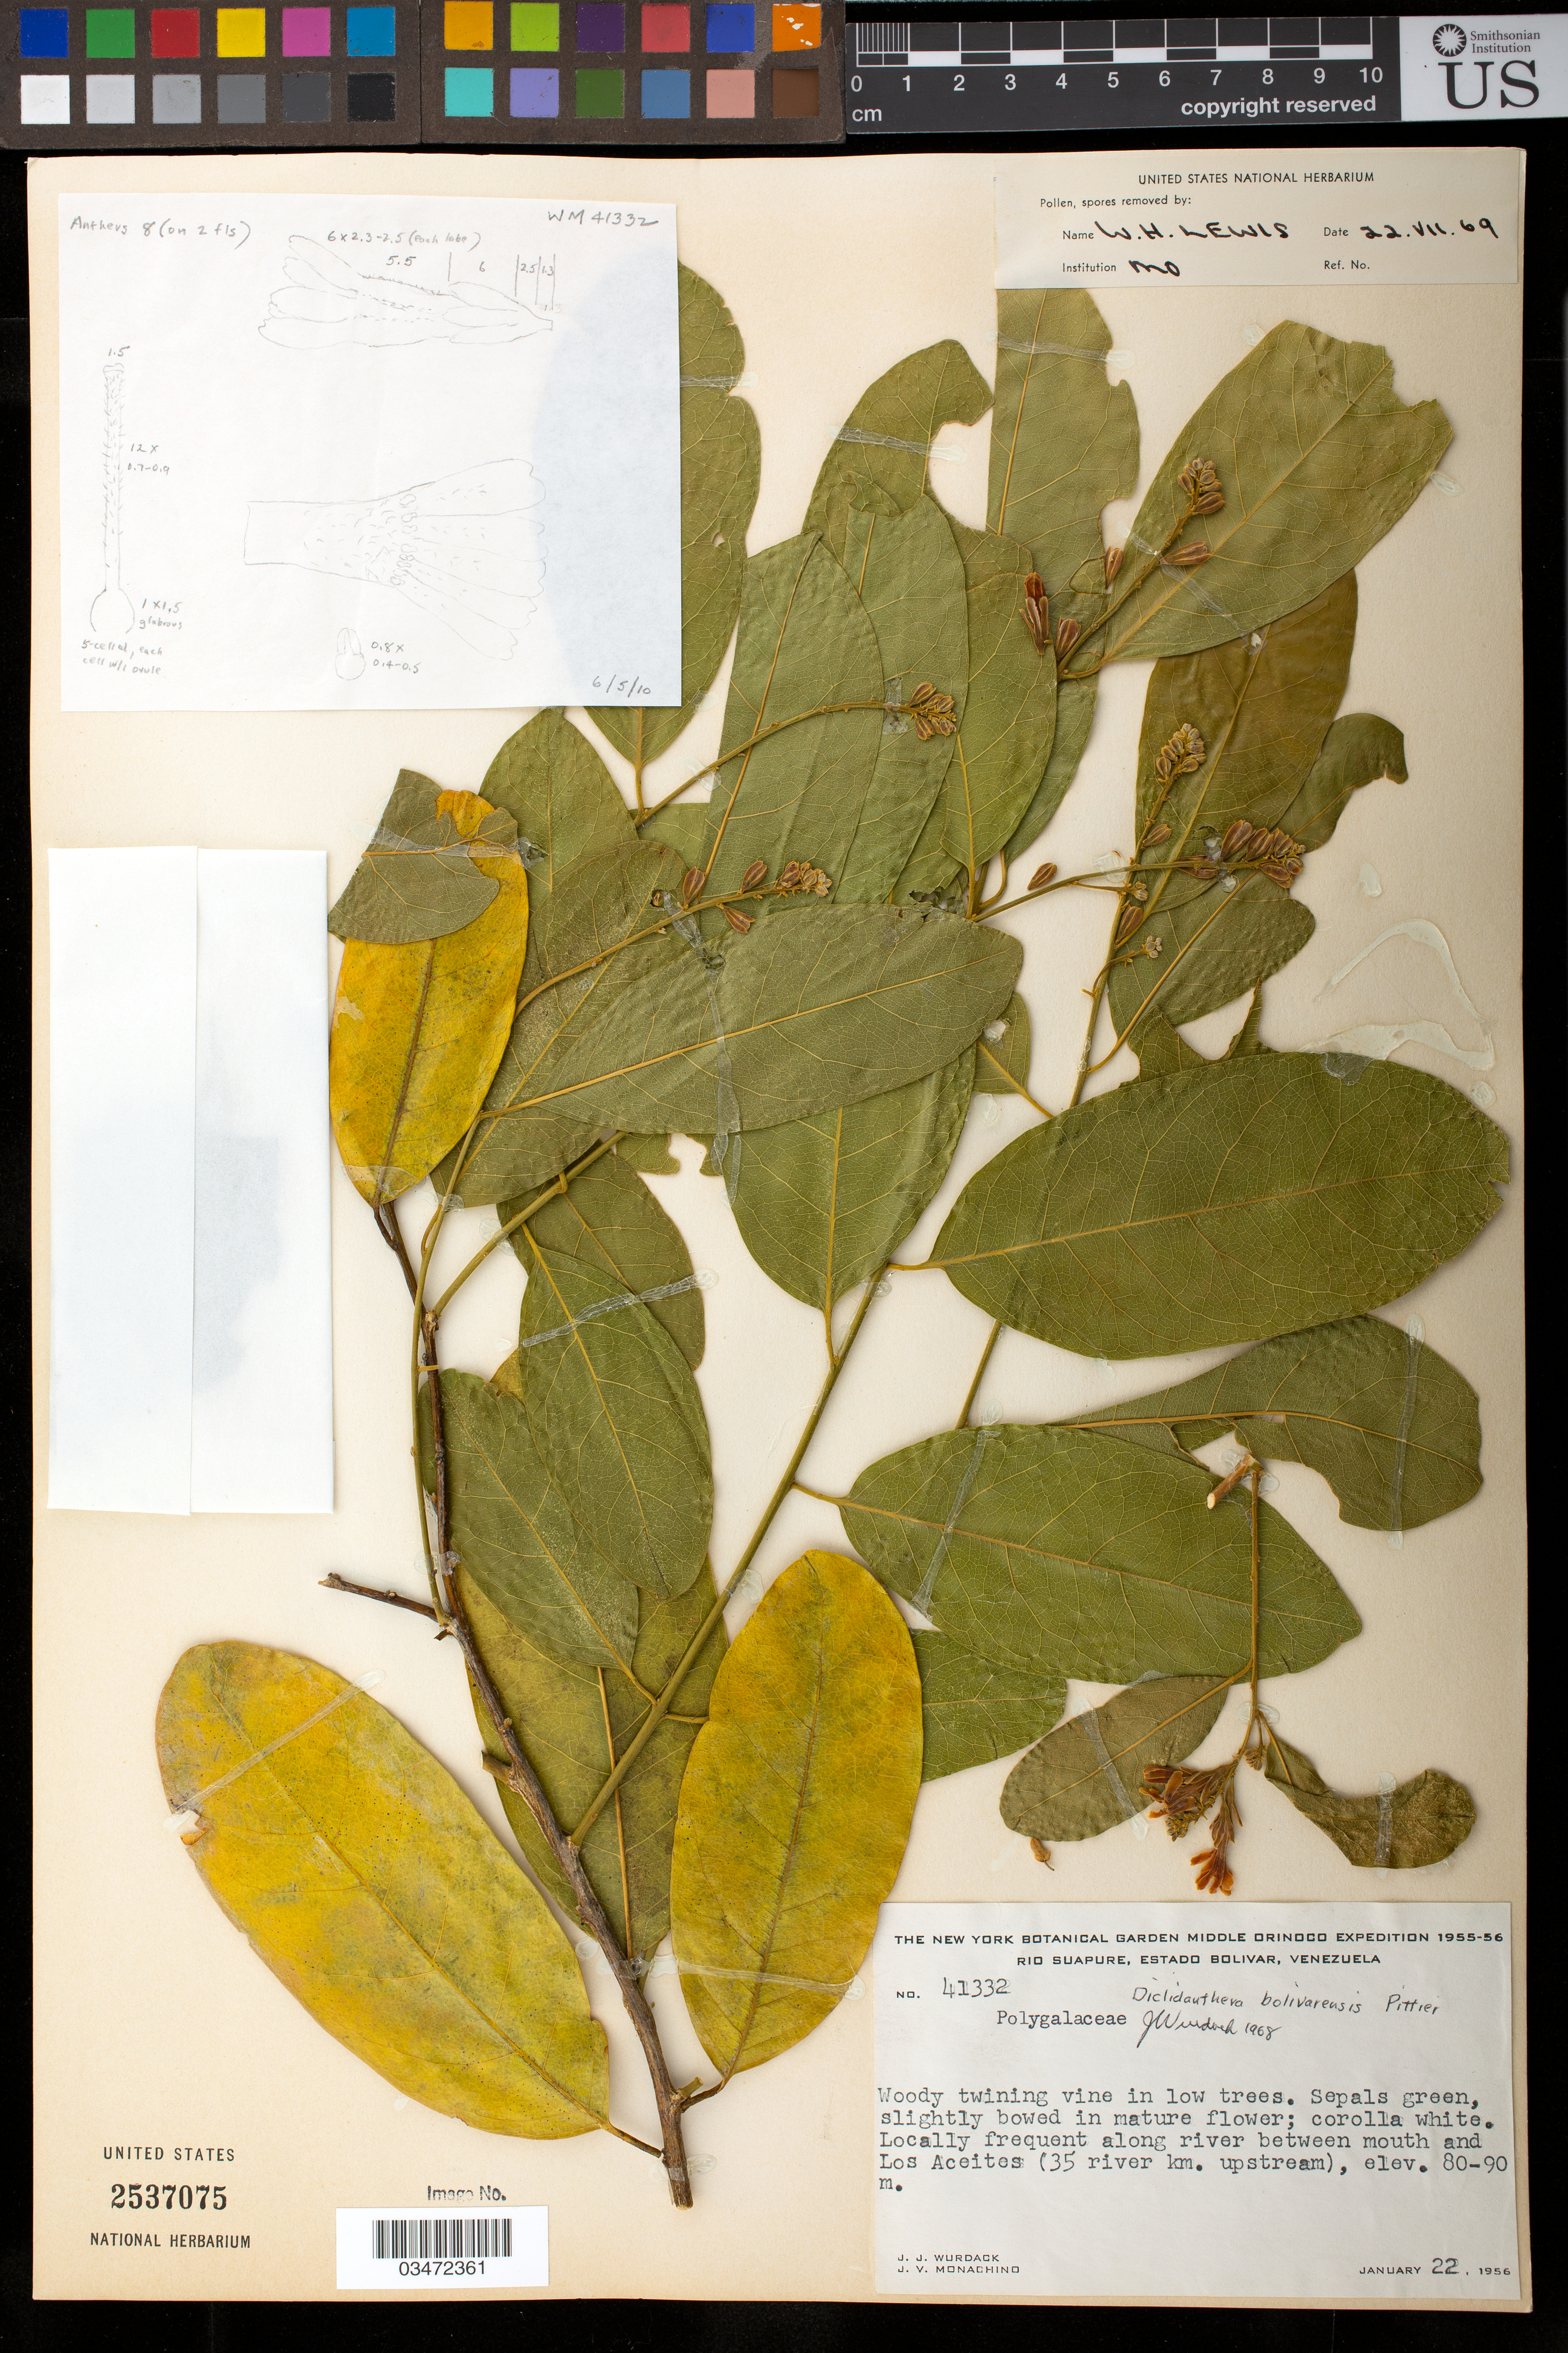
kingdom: Plantae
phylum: Tracheophyta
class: Magnoliopsida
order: Fabales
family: Polygalaceae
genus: Diclidanthera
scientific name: Diclidanthera bolivarensis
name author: Pittier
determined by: Wurdack, John J., (US), US (UNITED STATES)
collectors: J. J. Wurdack & J. V. Monachino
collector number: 41332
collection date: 1956-01-22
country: Venezuela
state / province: Bolivar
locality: Rio Suapure, between mouth and Los Aceites (35 river km upstream)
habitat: Locally frequent along river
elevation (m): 80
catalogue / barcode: US 2537075